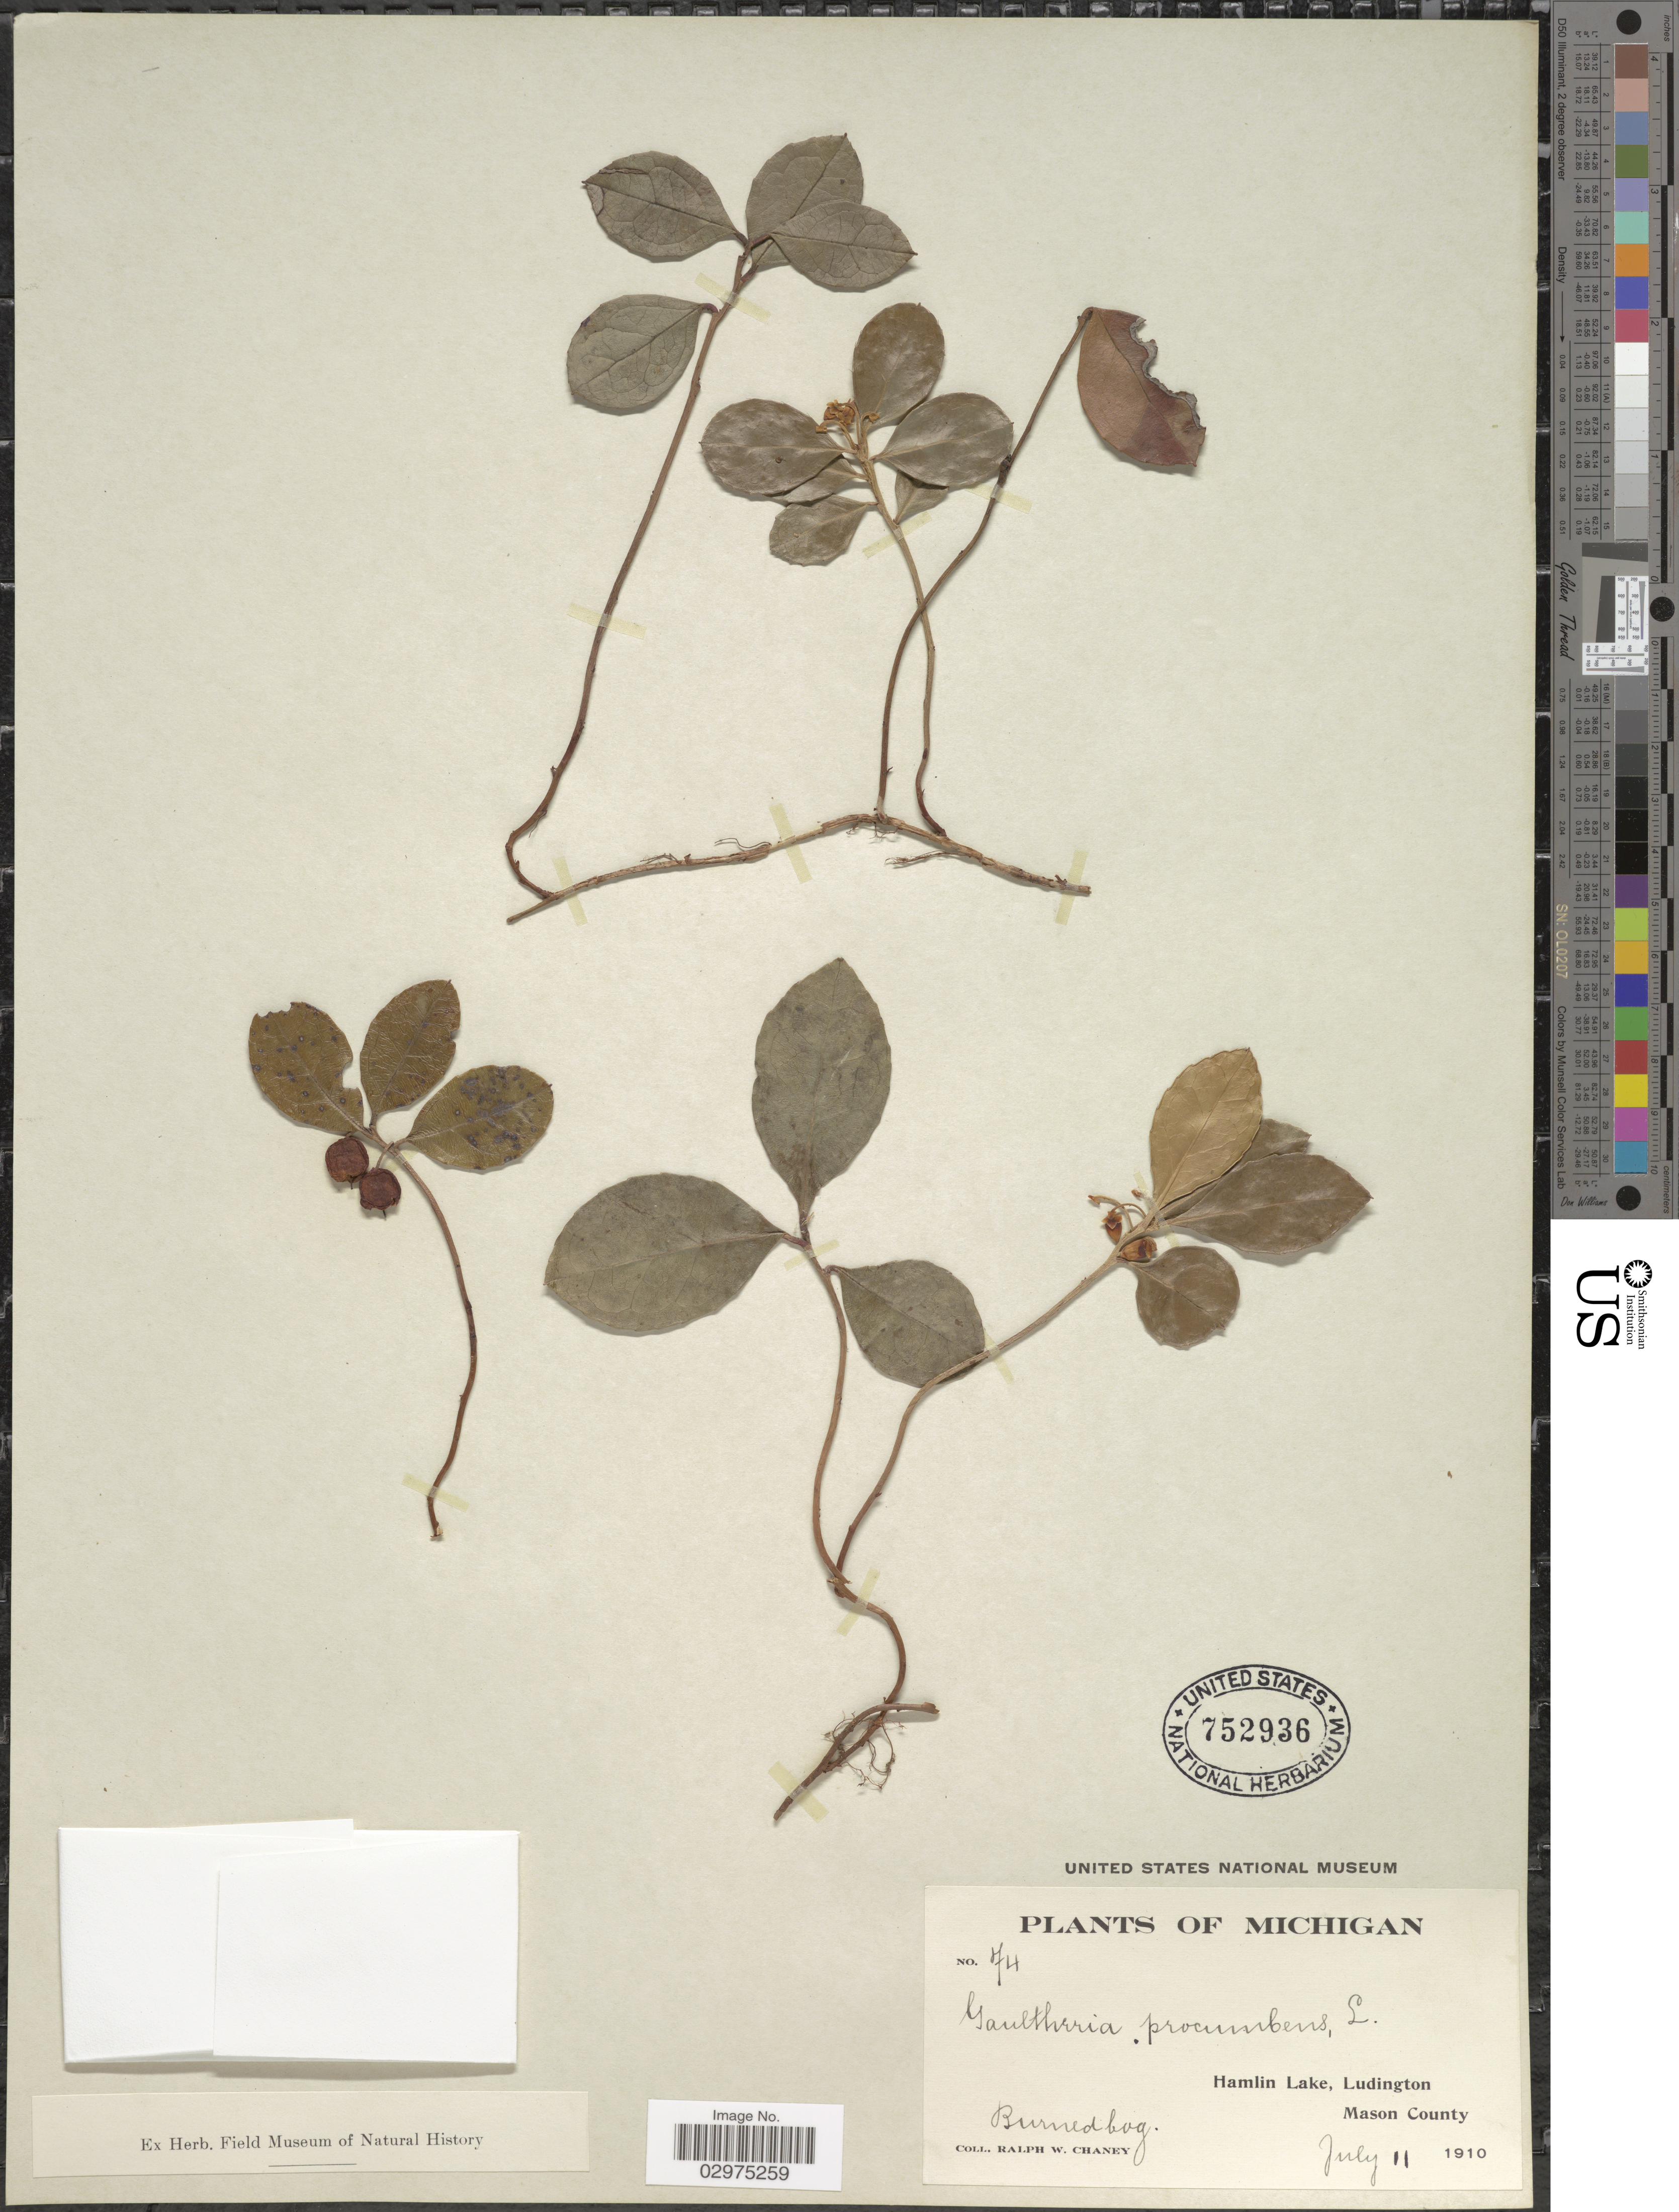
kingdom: Plantae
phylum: Tracheophyta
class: Magnoliopsida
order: Ericales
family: Ericaceae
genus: Gaultheria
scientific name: Gaultheria procumbens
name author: L.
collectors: R. Chaney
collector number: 74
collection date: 1910-07-11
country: United States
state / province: Michigan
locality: Hamlin Lake, Ludington, Mason County.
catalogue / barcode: US 752936